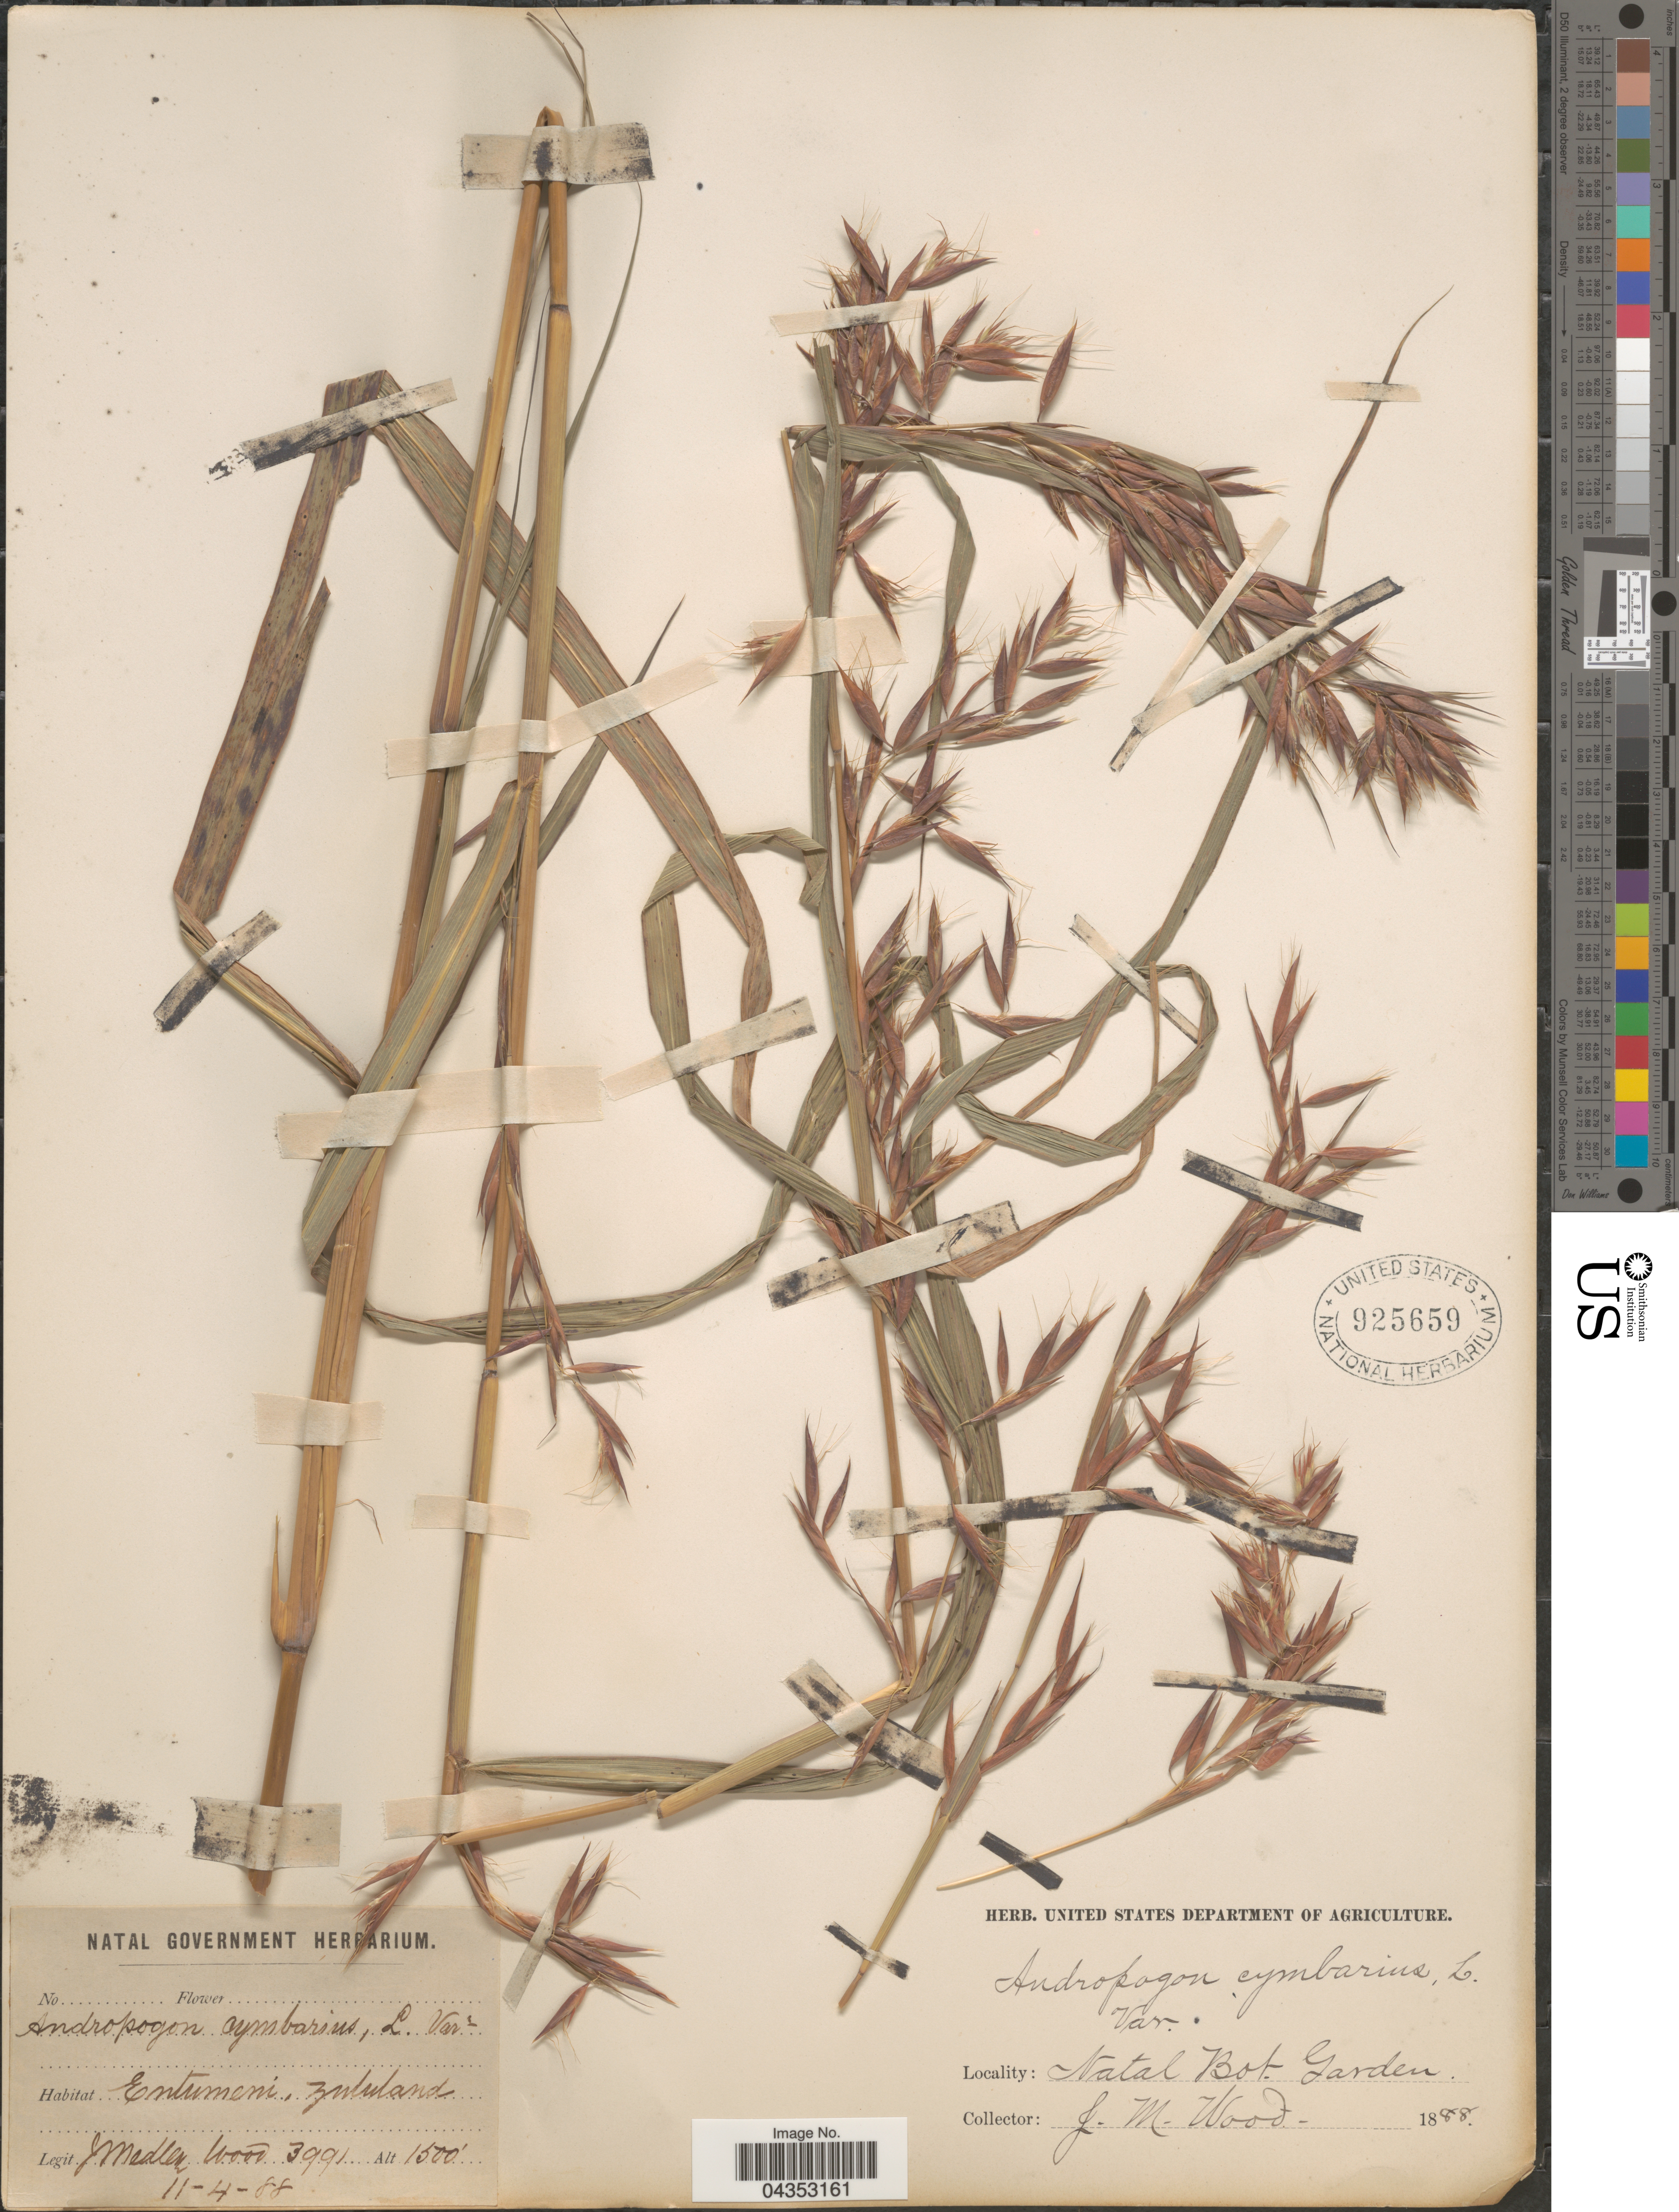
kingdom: Plantae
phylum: Tracheophyta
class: Liliopsida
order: Poales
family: Poaceae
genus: Hyparrhenia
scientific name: Hyparrhenia cymbaria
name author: (L.) Stapf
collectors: J. M. Wood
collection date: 1888-04-11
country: South Africa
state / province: KwaZulu-Natal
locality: Entumeni, Zululand. Natal Bot. Garden.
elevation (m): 457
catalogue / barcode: US 925659